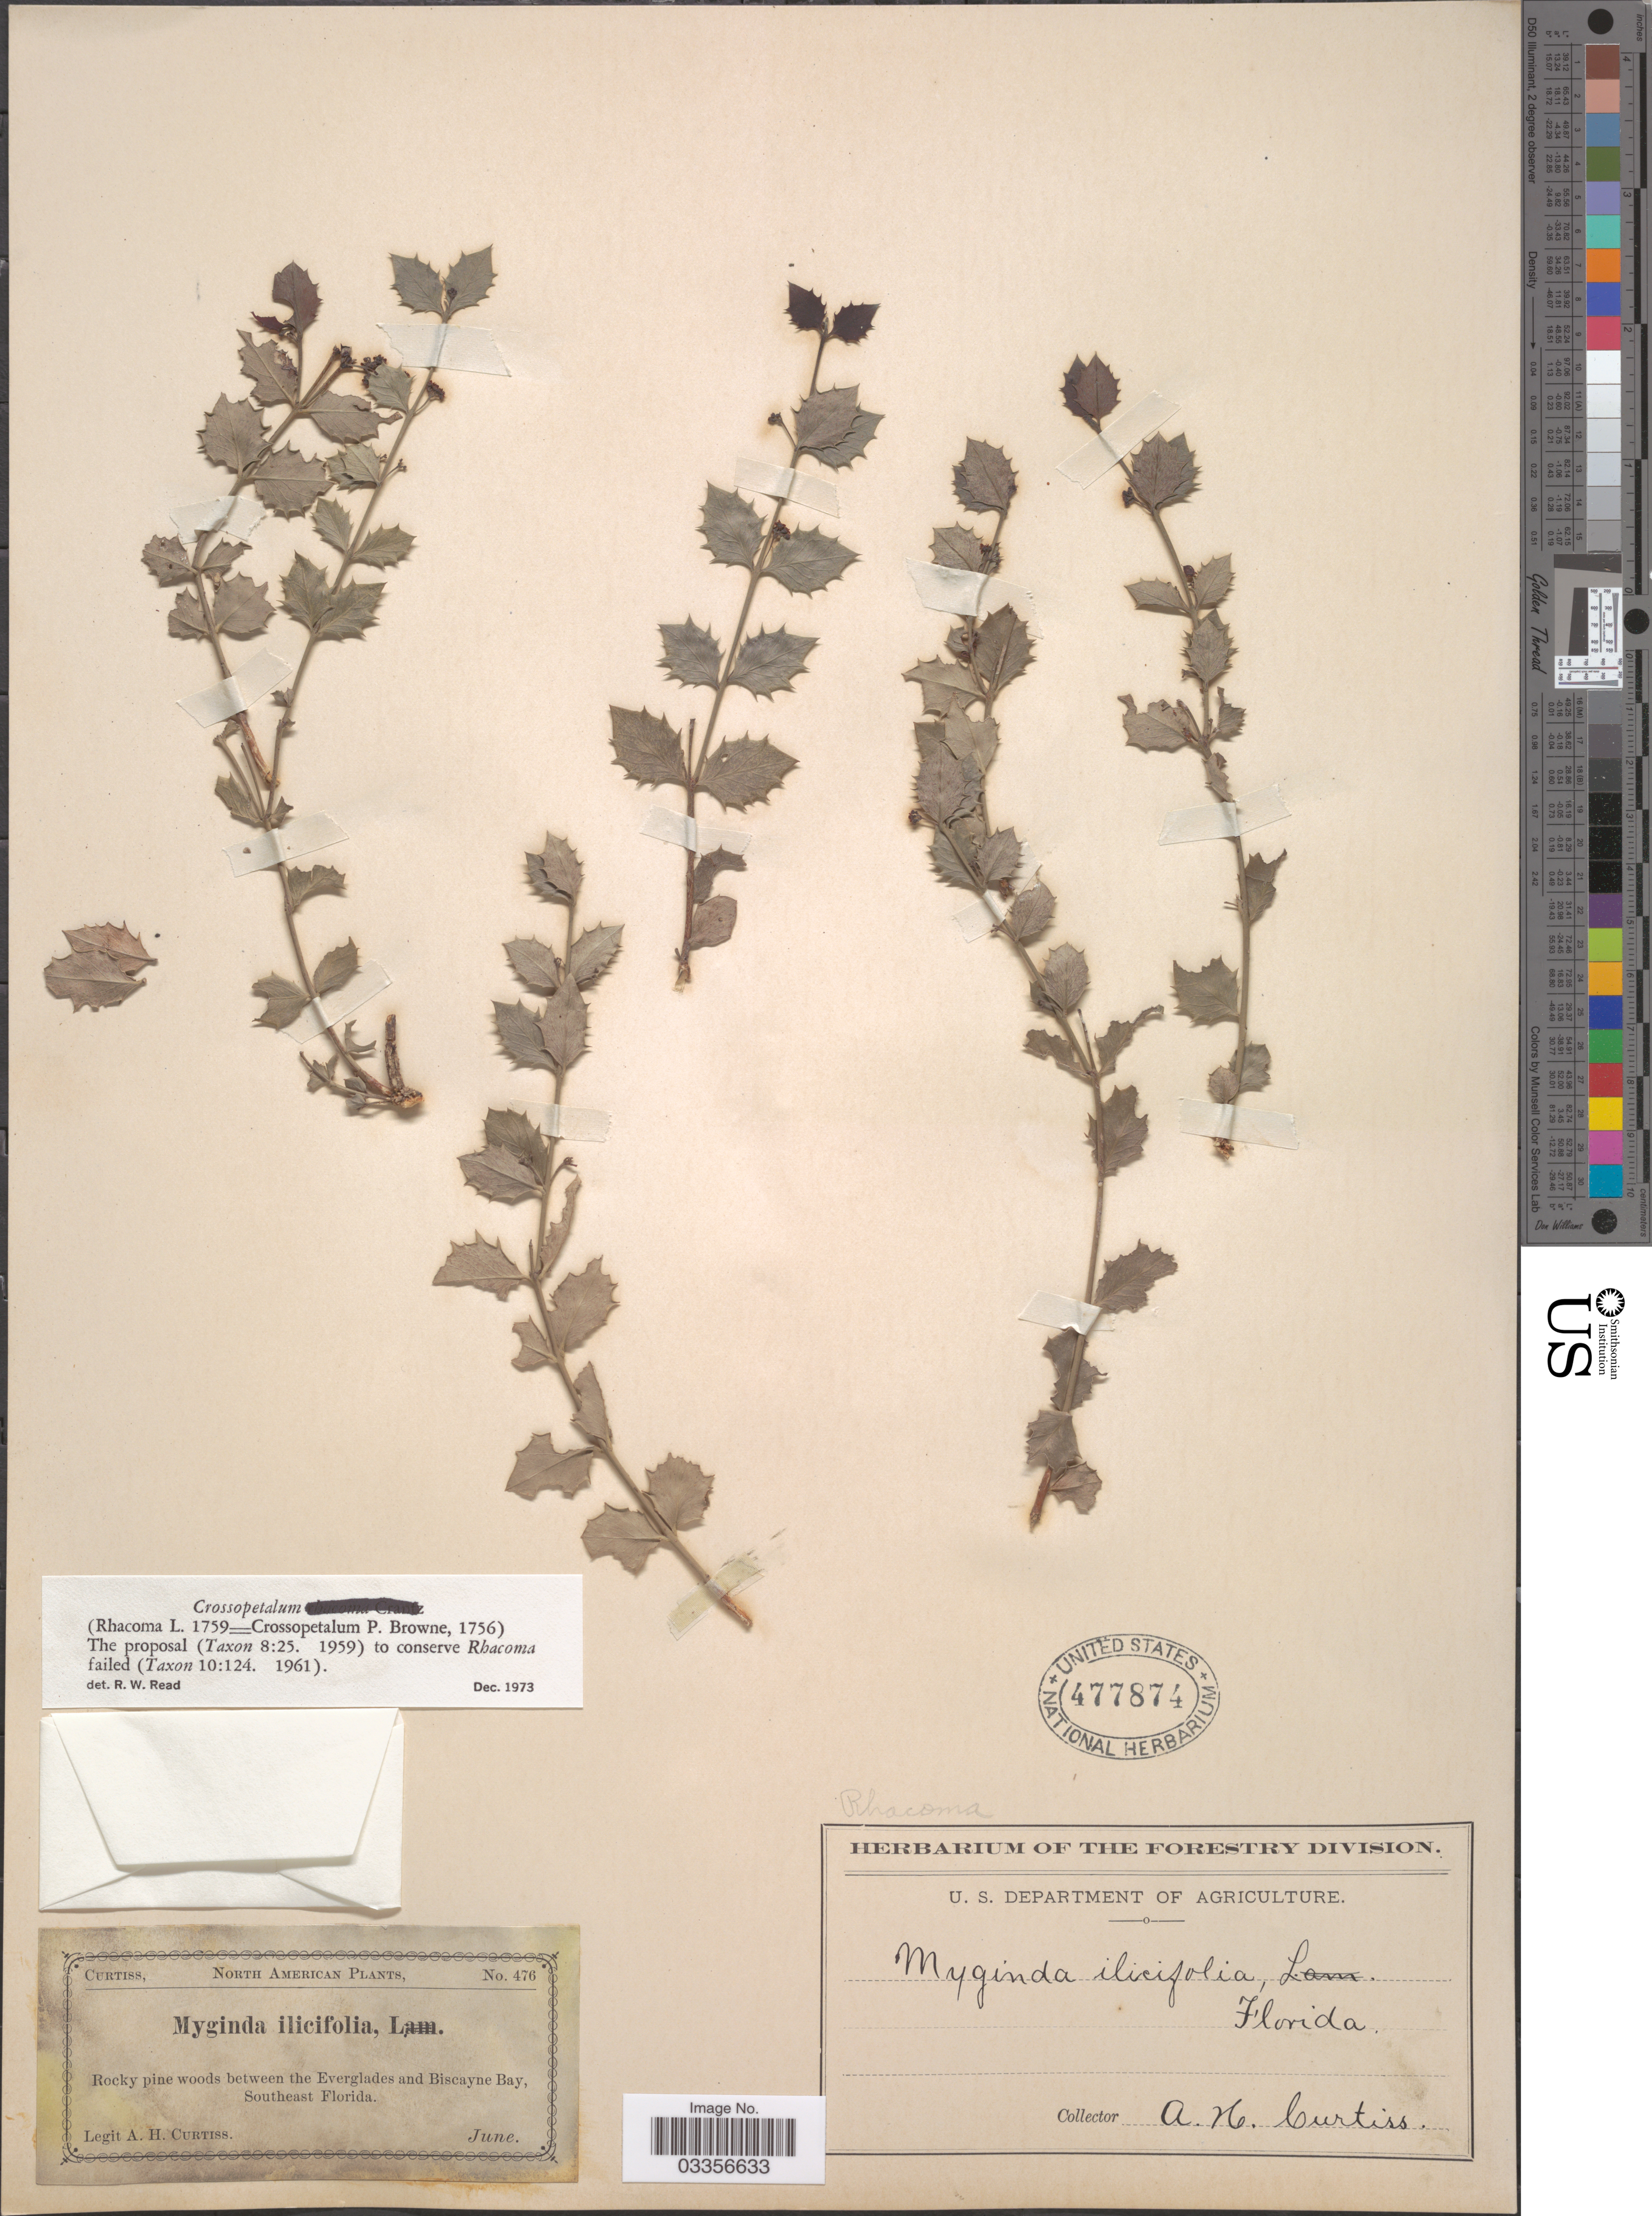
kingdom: Plantae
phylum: Tracheophyta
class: Magnoliopsida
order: Celastrales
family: Celastraceae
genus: Crossopetalum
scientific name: Crossopetalum ilicifolium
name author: (Poir.) Kuntze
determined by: Strong, Mark T., (BOT), Smithsonian Institution - National Museum of Natural History (UNITED STATES)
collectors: A. H. Curtiss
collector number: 476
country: United States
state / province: Florida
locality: Rocky pine woods between the Everglades and Biscayne Bay, Southeast Florida.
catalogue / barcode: US 477874